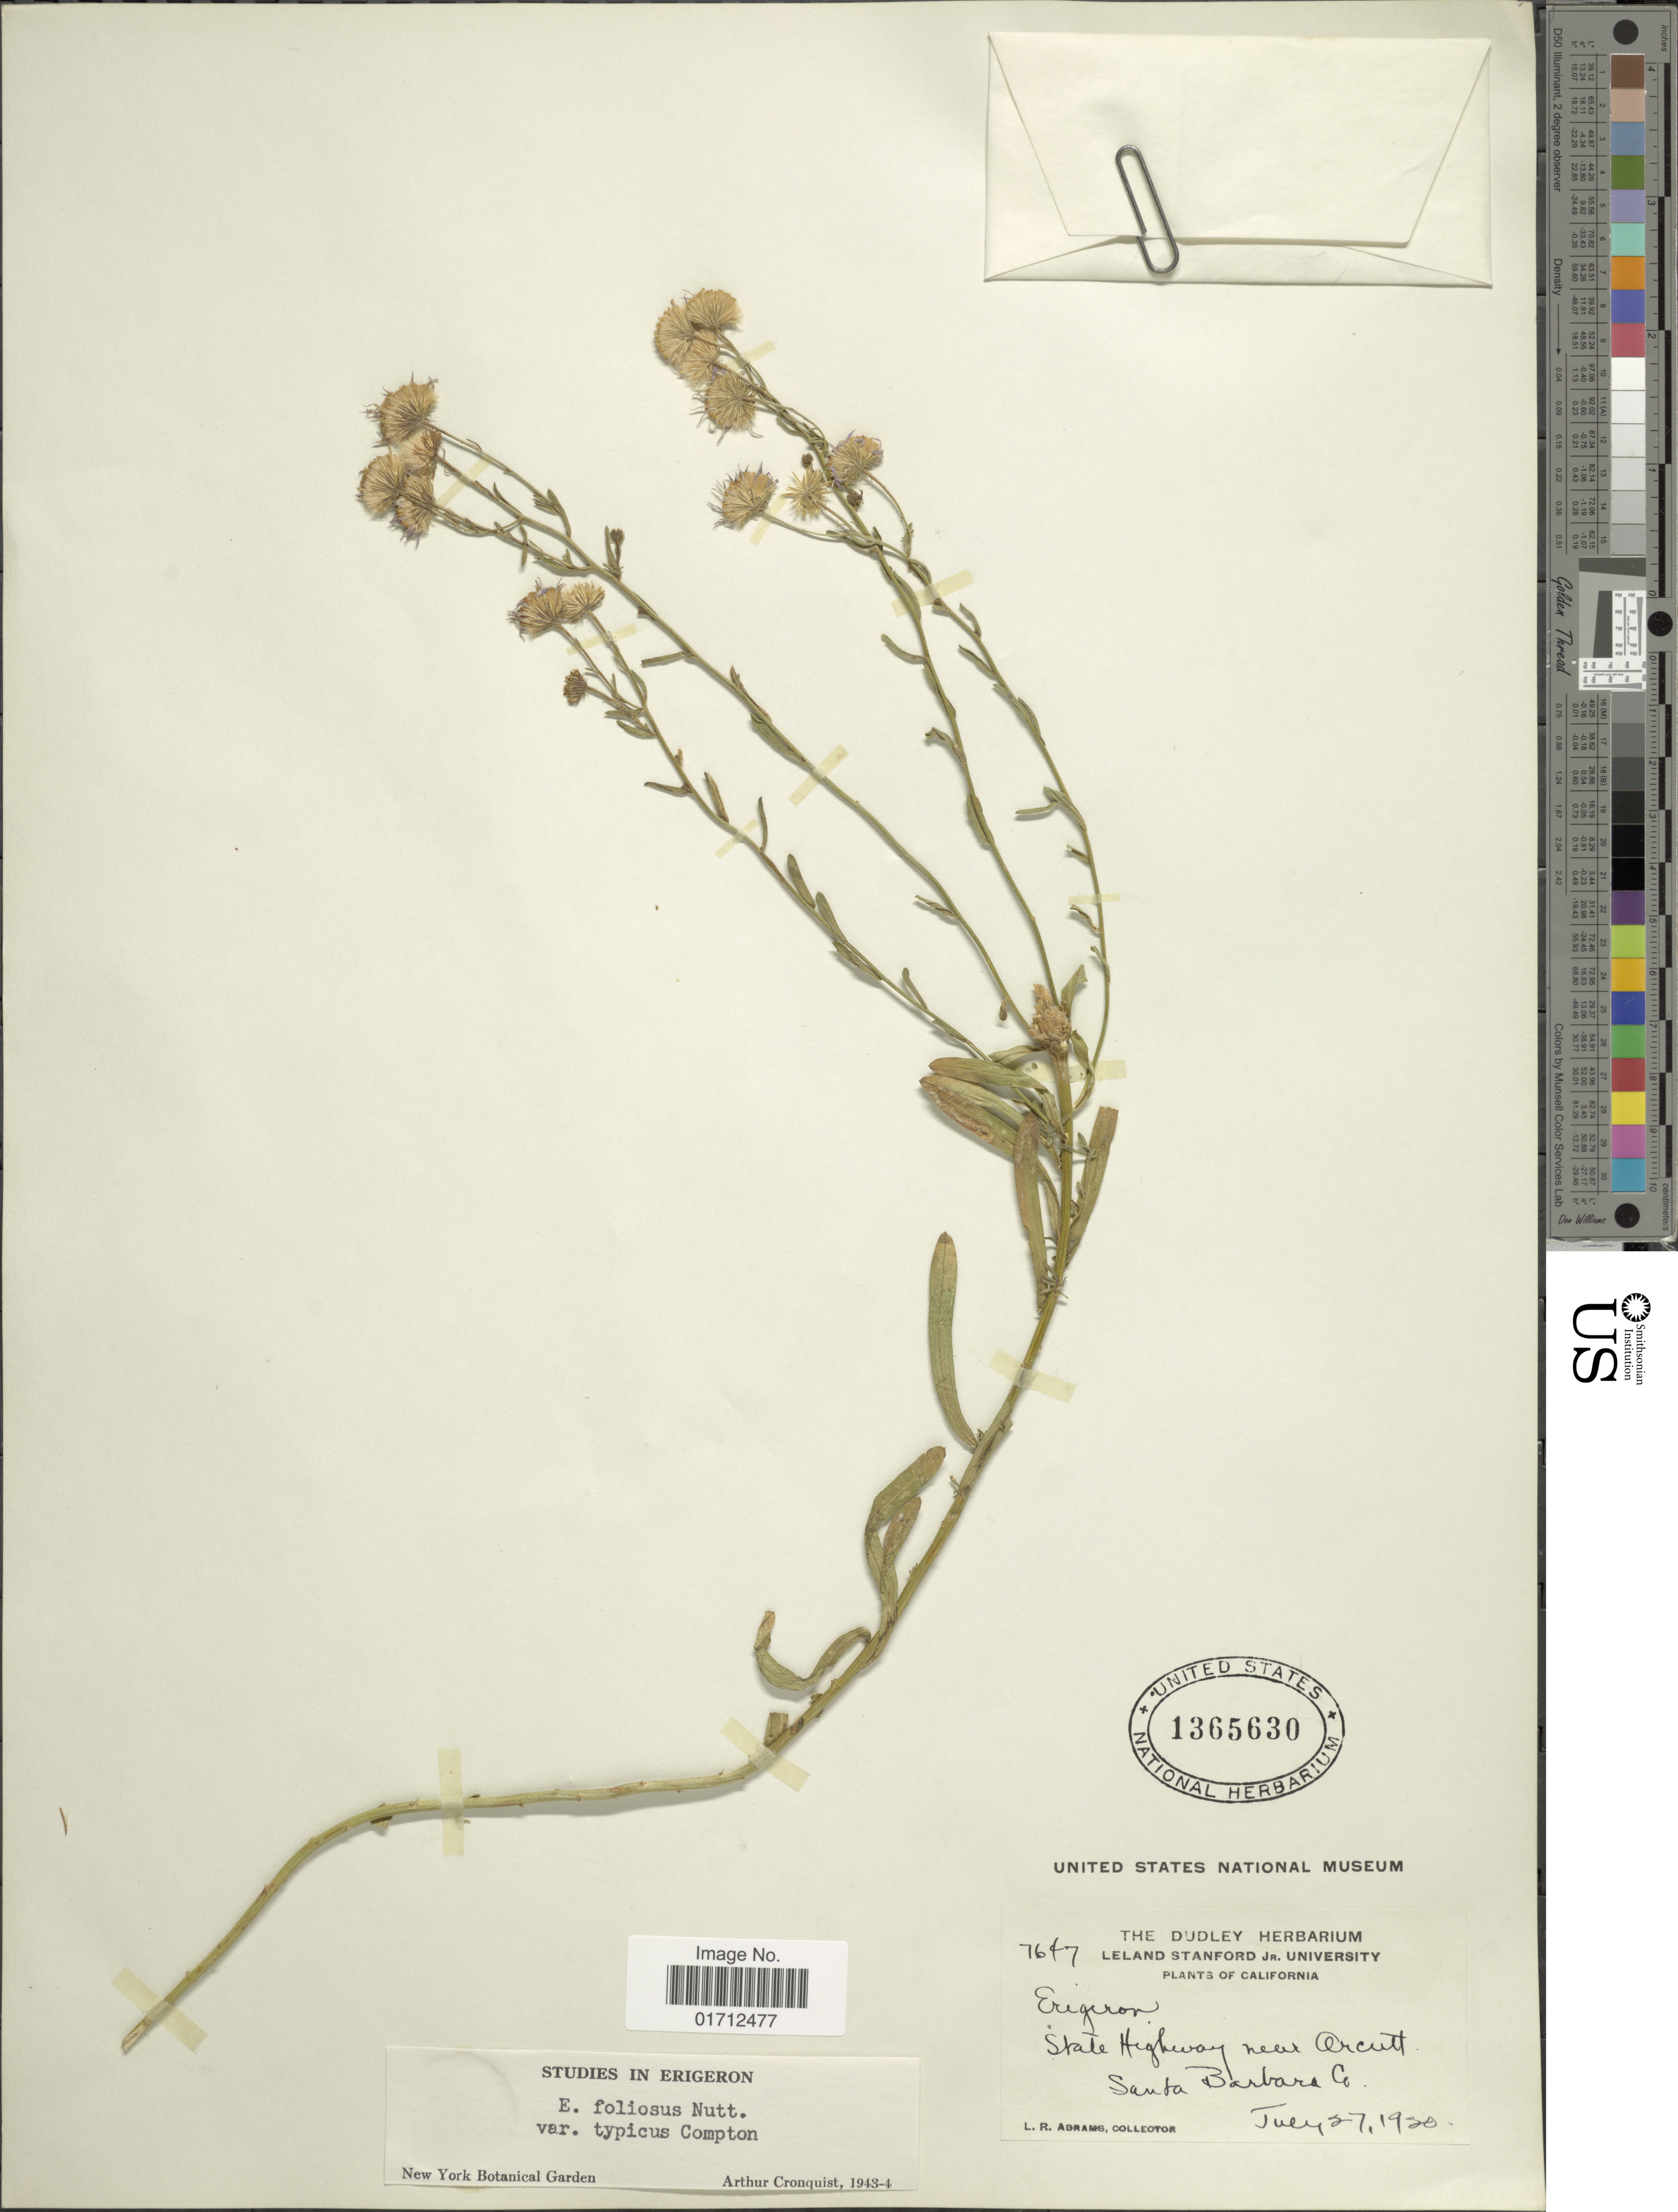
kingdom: Plantae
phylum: Tracheophyta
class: Magnoliopsida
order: Asterales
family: Asteraceae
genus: Erigeron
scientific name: Erigeron foliosus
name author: Nutt.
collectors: L. Abrams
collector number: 7647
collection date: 1920-07-27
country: United States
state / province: California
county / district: Santa Barbara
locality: State Highway near Orcutt Santa Barbara Co.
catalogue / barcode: US 1365630